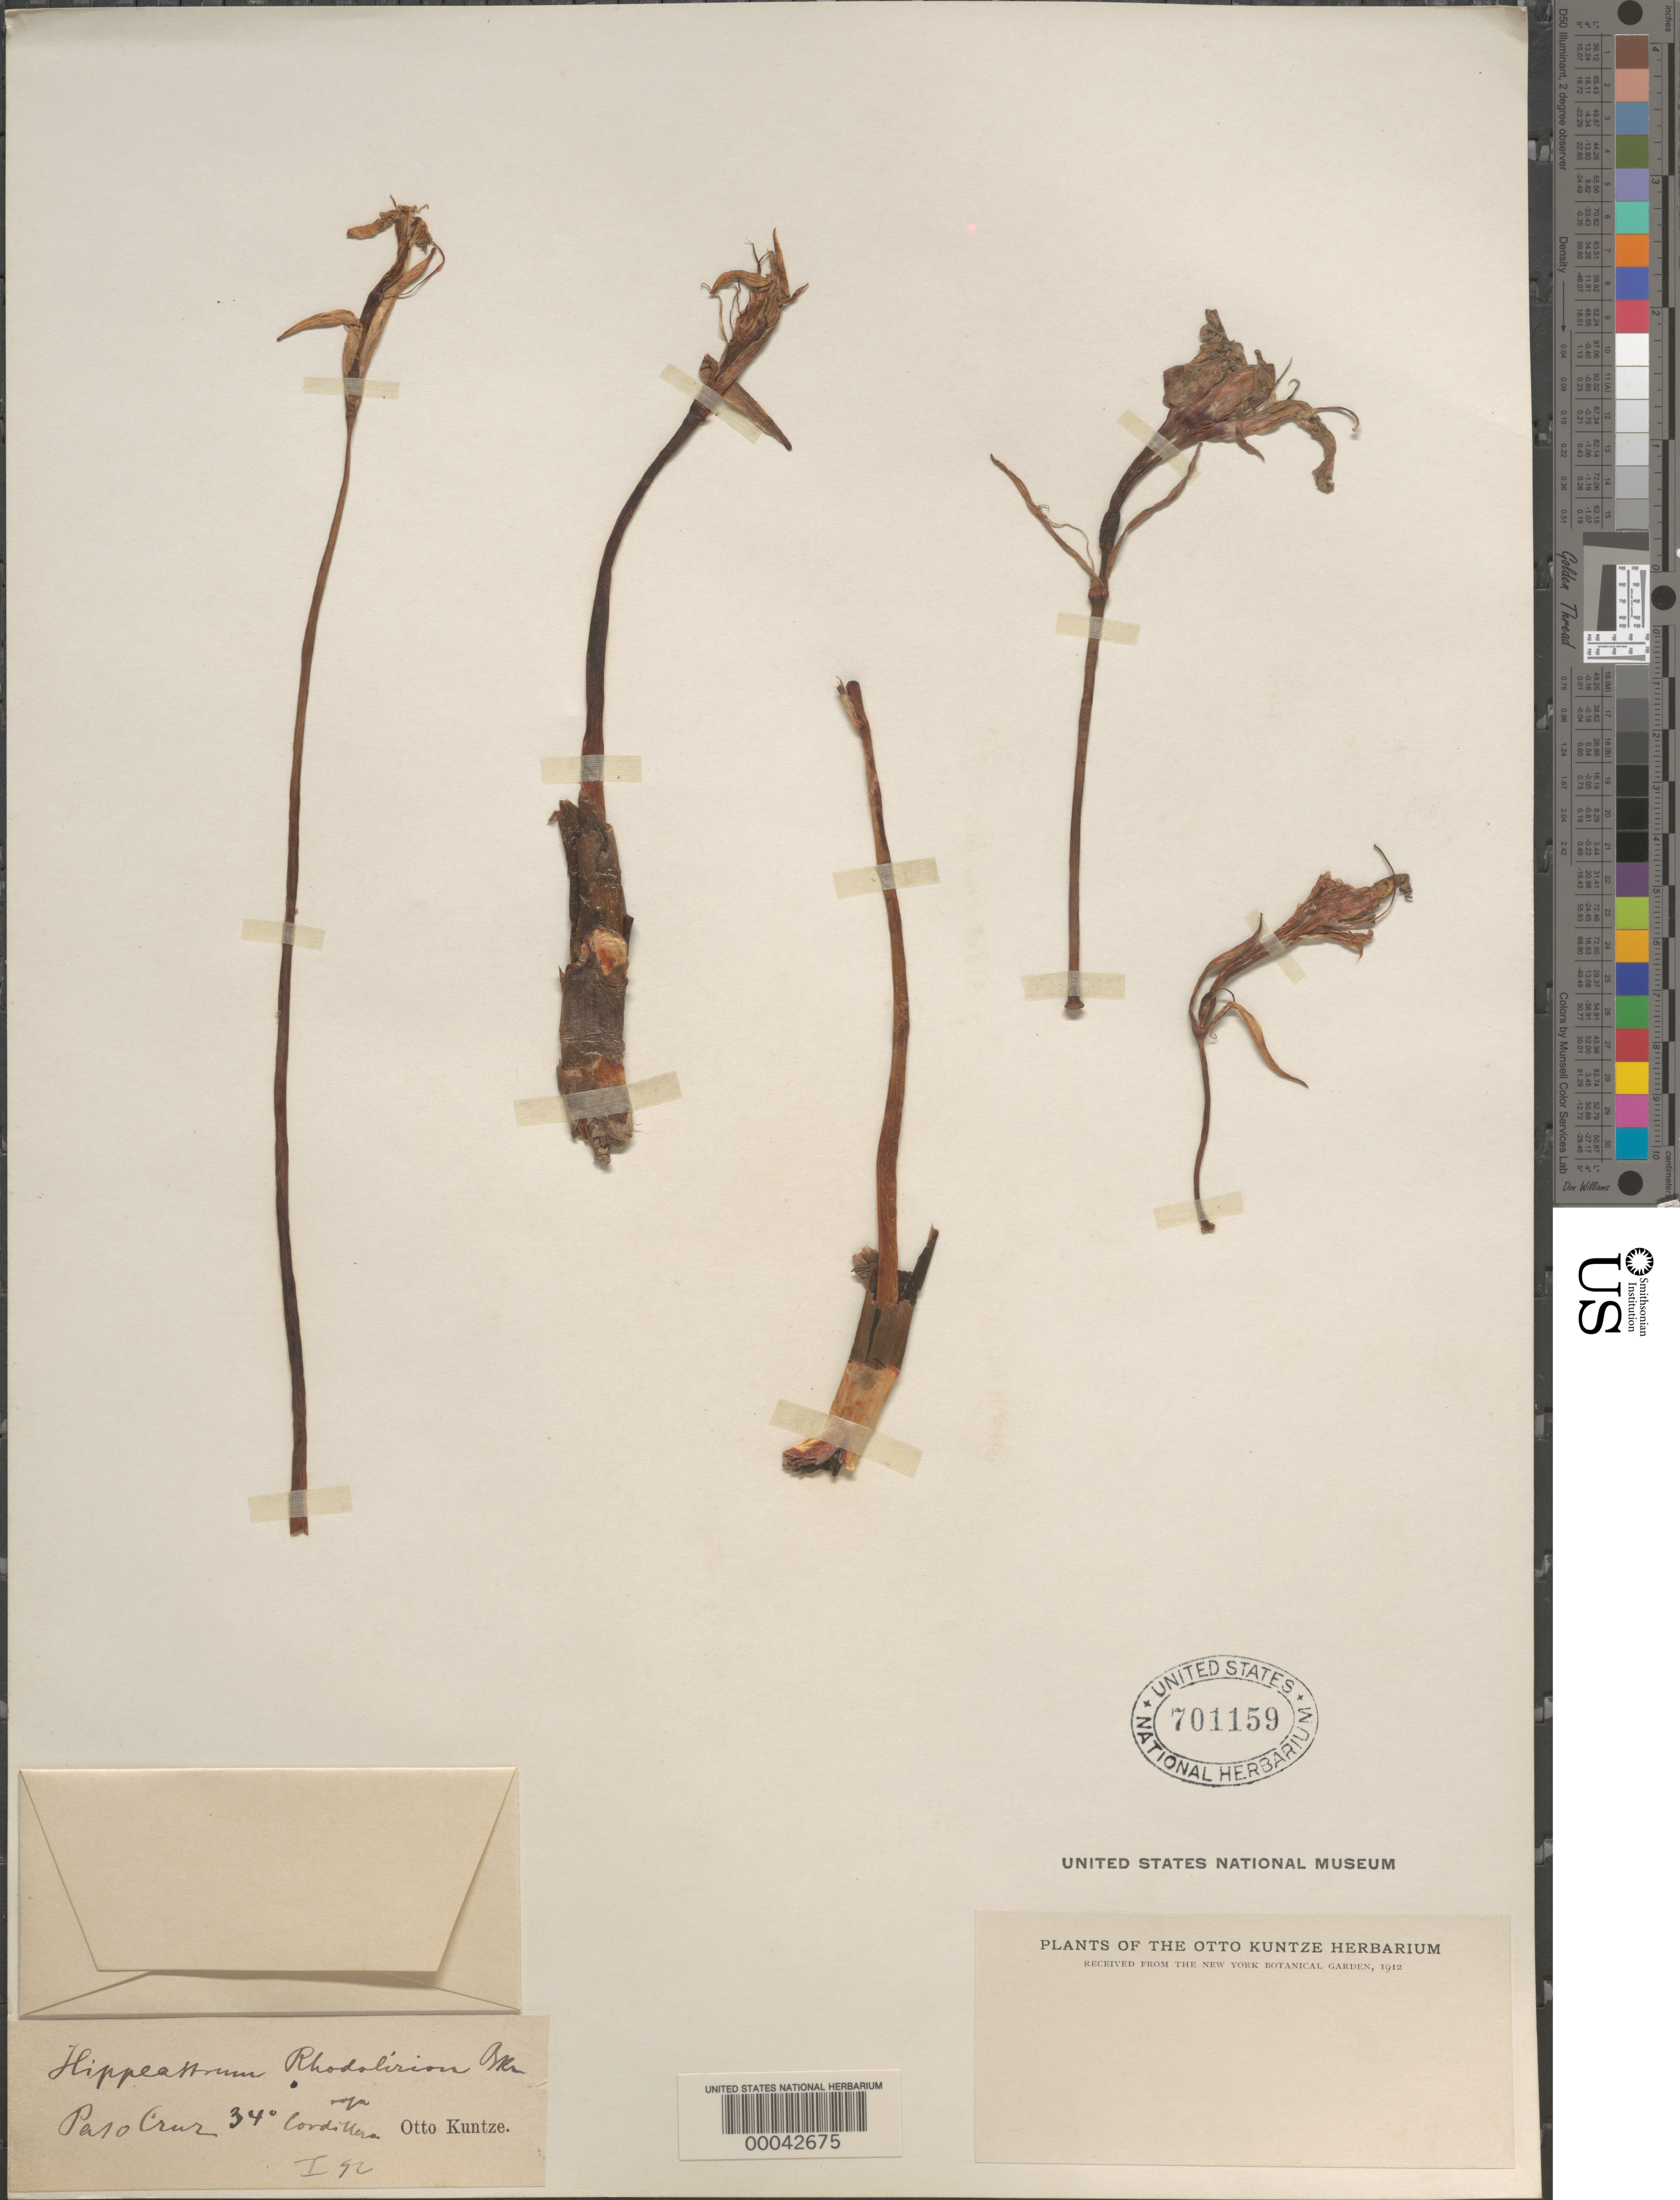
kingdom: Plantae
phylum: Tracheophyta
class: Liliopsida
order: Asparagales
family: Amaryllidaceae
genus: Hippeastrum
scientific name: Hippeastrum rhodolirion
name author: Baker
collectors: C.E.O. Kuntze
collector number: I92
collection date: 1892-01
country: Argentina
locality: Paso cruz; cordillera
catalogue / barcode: US 701159